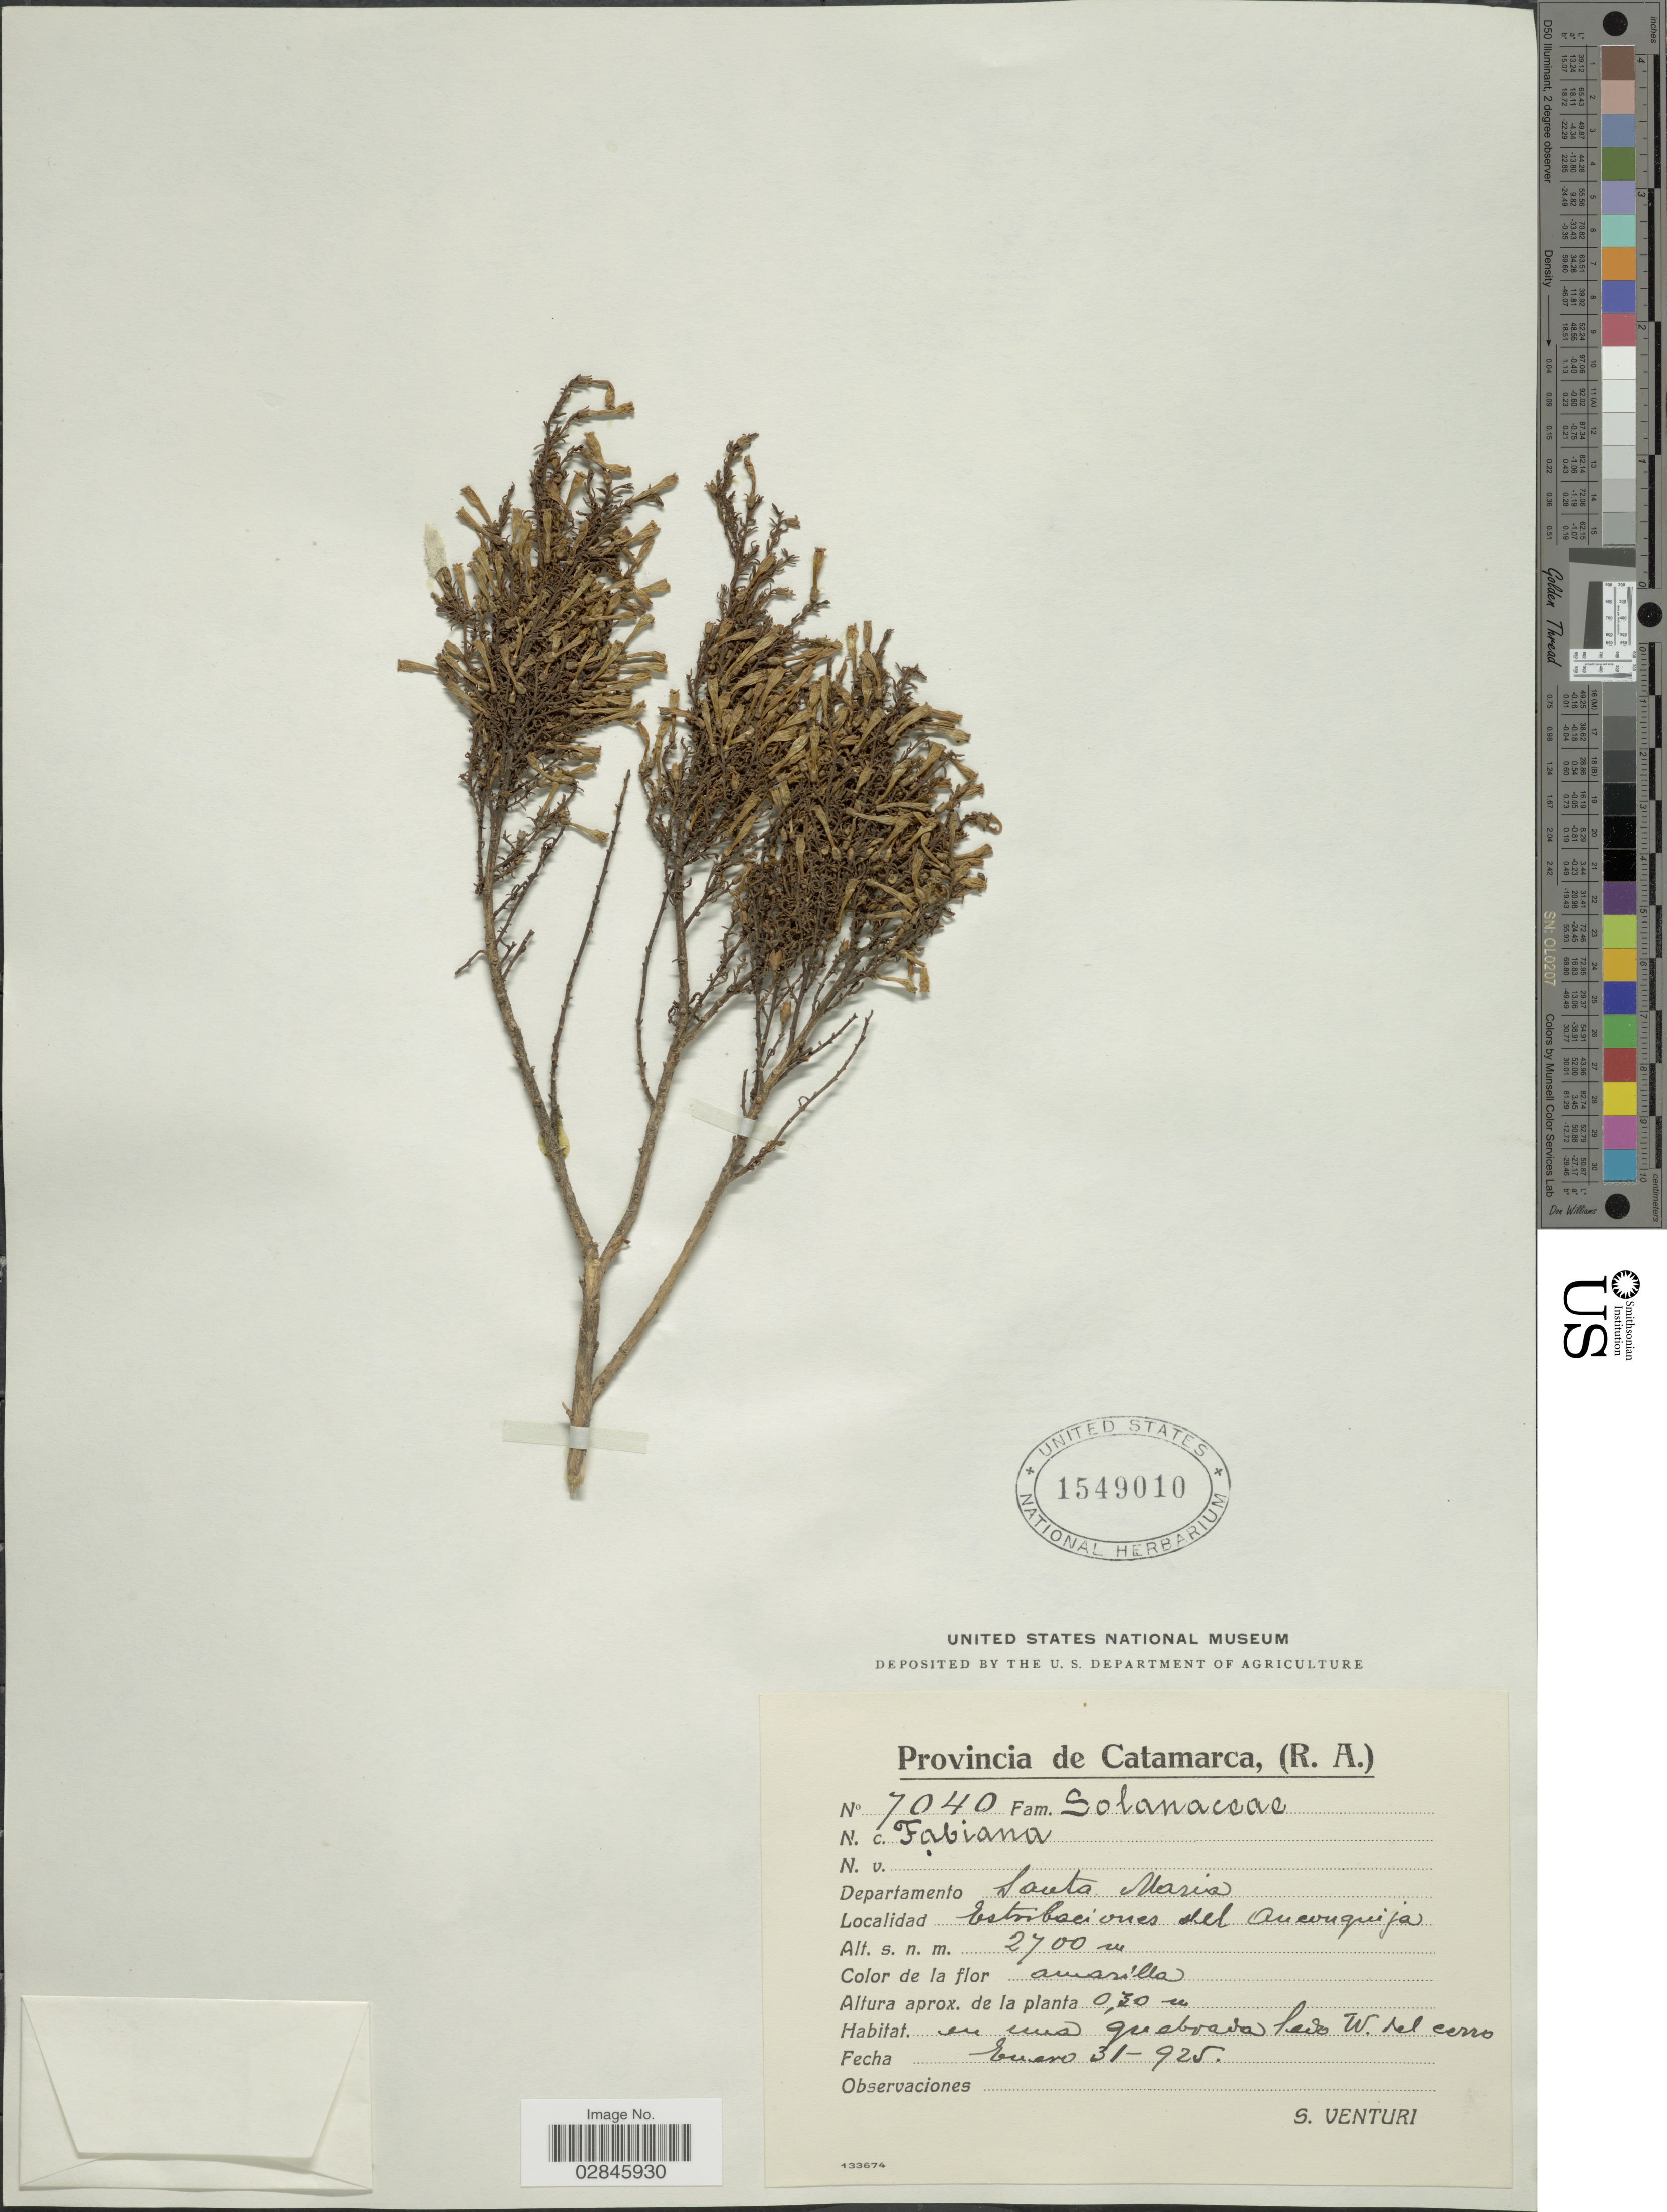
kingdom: Plantae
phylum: Tracheophyta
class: Magnoliopsida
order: Solanales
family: Solanaceae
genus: Fabiana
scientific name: Fabiana sp.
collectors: S. Venturi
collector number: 7040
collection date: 1925-01-31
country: Argentina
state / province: Catamarca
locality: (R.A.), Departamento Santa Maria. Estribaciones del Aconquija.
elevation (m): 2700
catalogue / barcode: US 1549010